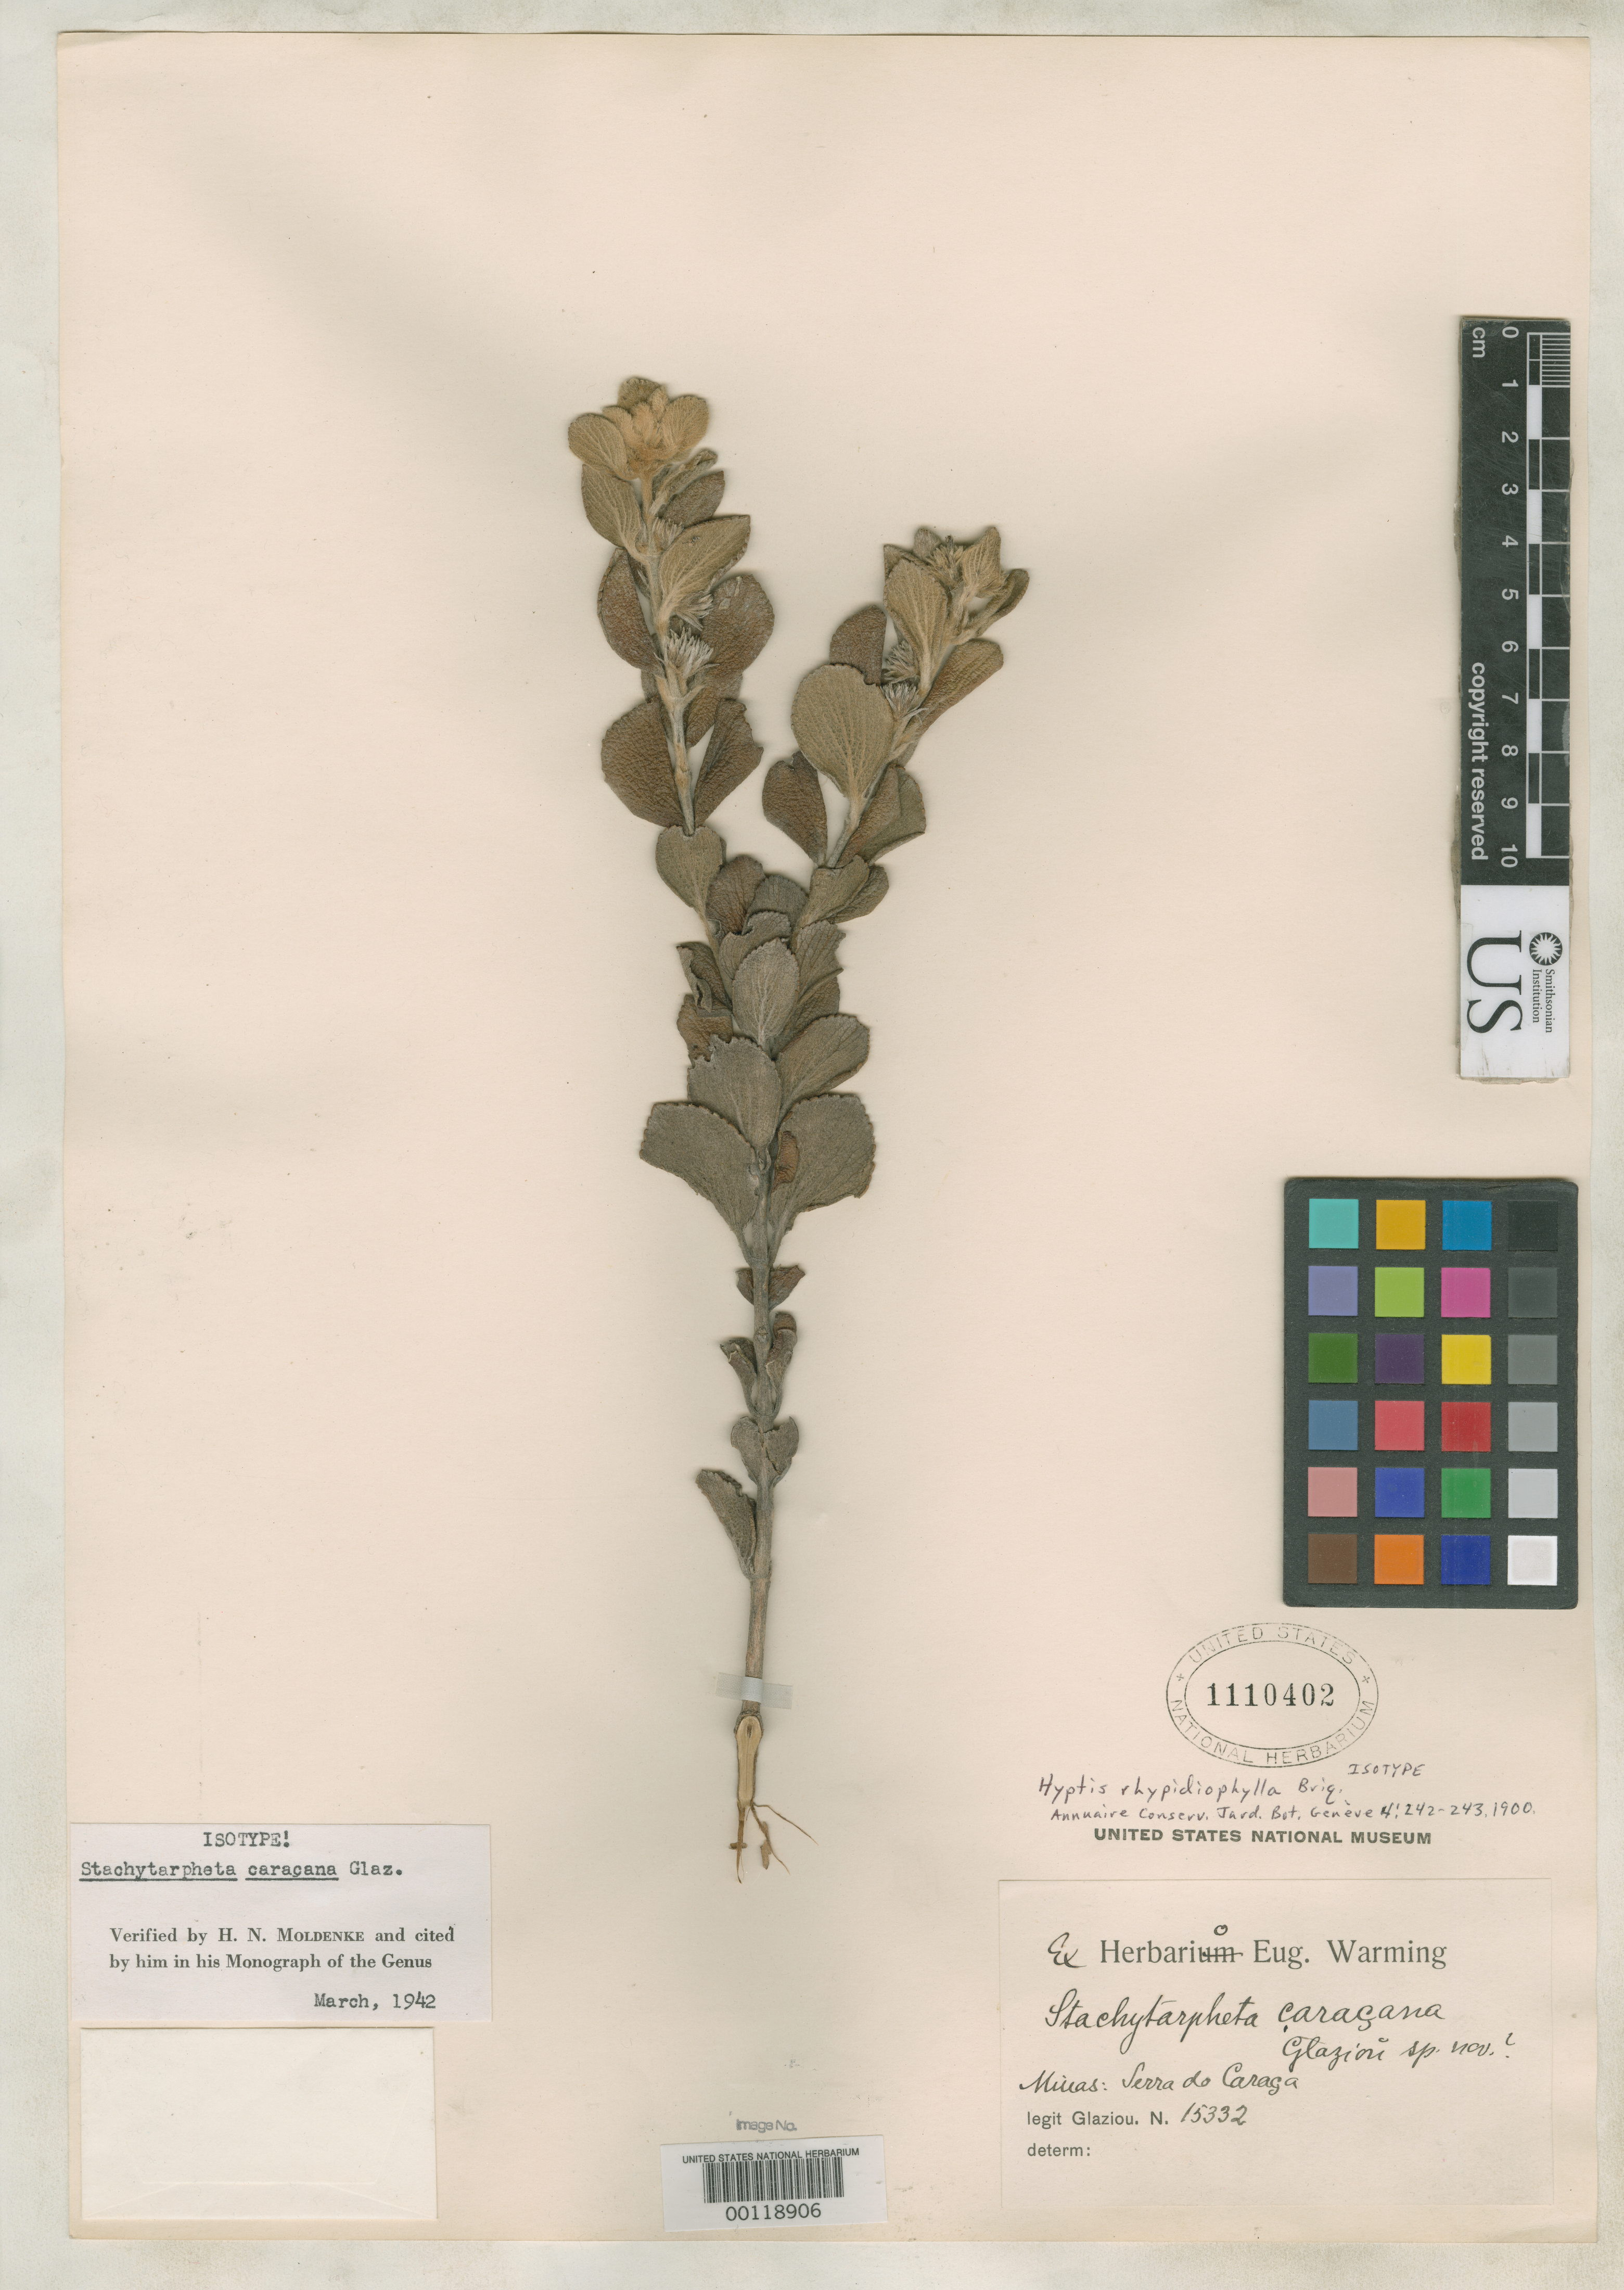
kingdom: Plantae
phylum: Tracheophyta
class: Magnoliopsida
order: Lamiales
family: Verbenaceae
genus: Stachytarpheta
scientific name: Stachytarpheta caracana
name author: Glaz.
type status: Isotype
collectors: A. F. M. Glaziou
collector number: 15332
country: Brazil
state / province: Minas Gerais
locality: Serra do Caraca.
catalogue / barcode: US 1110402